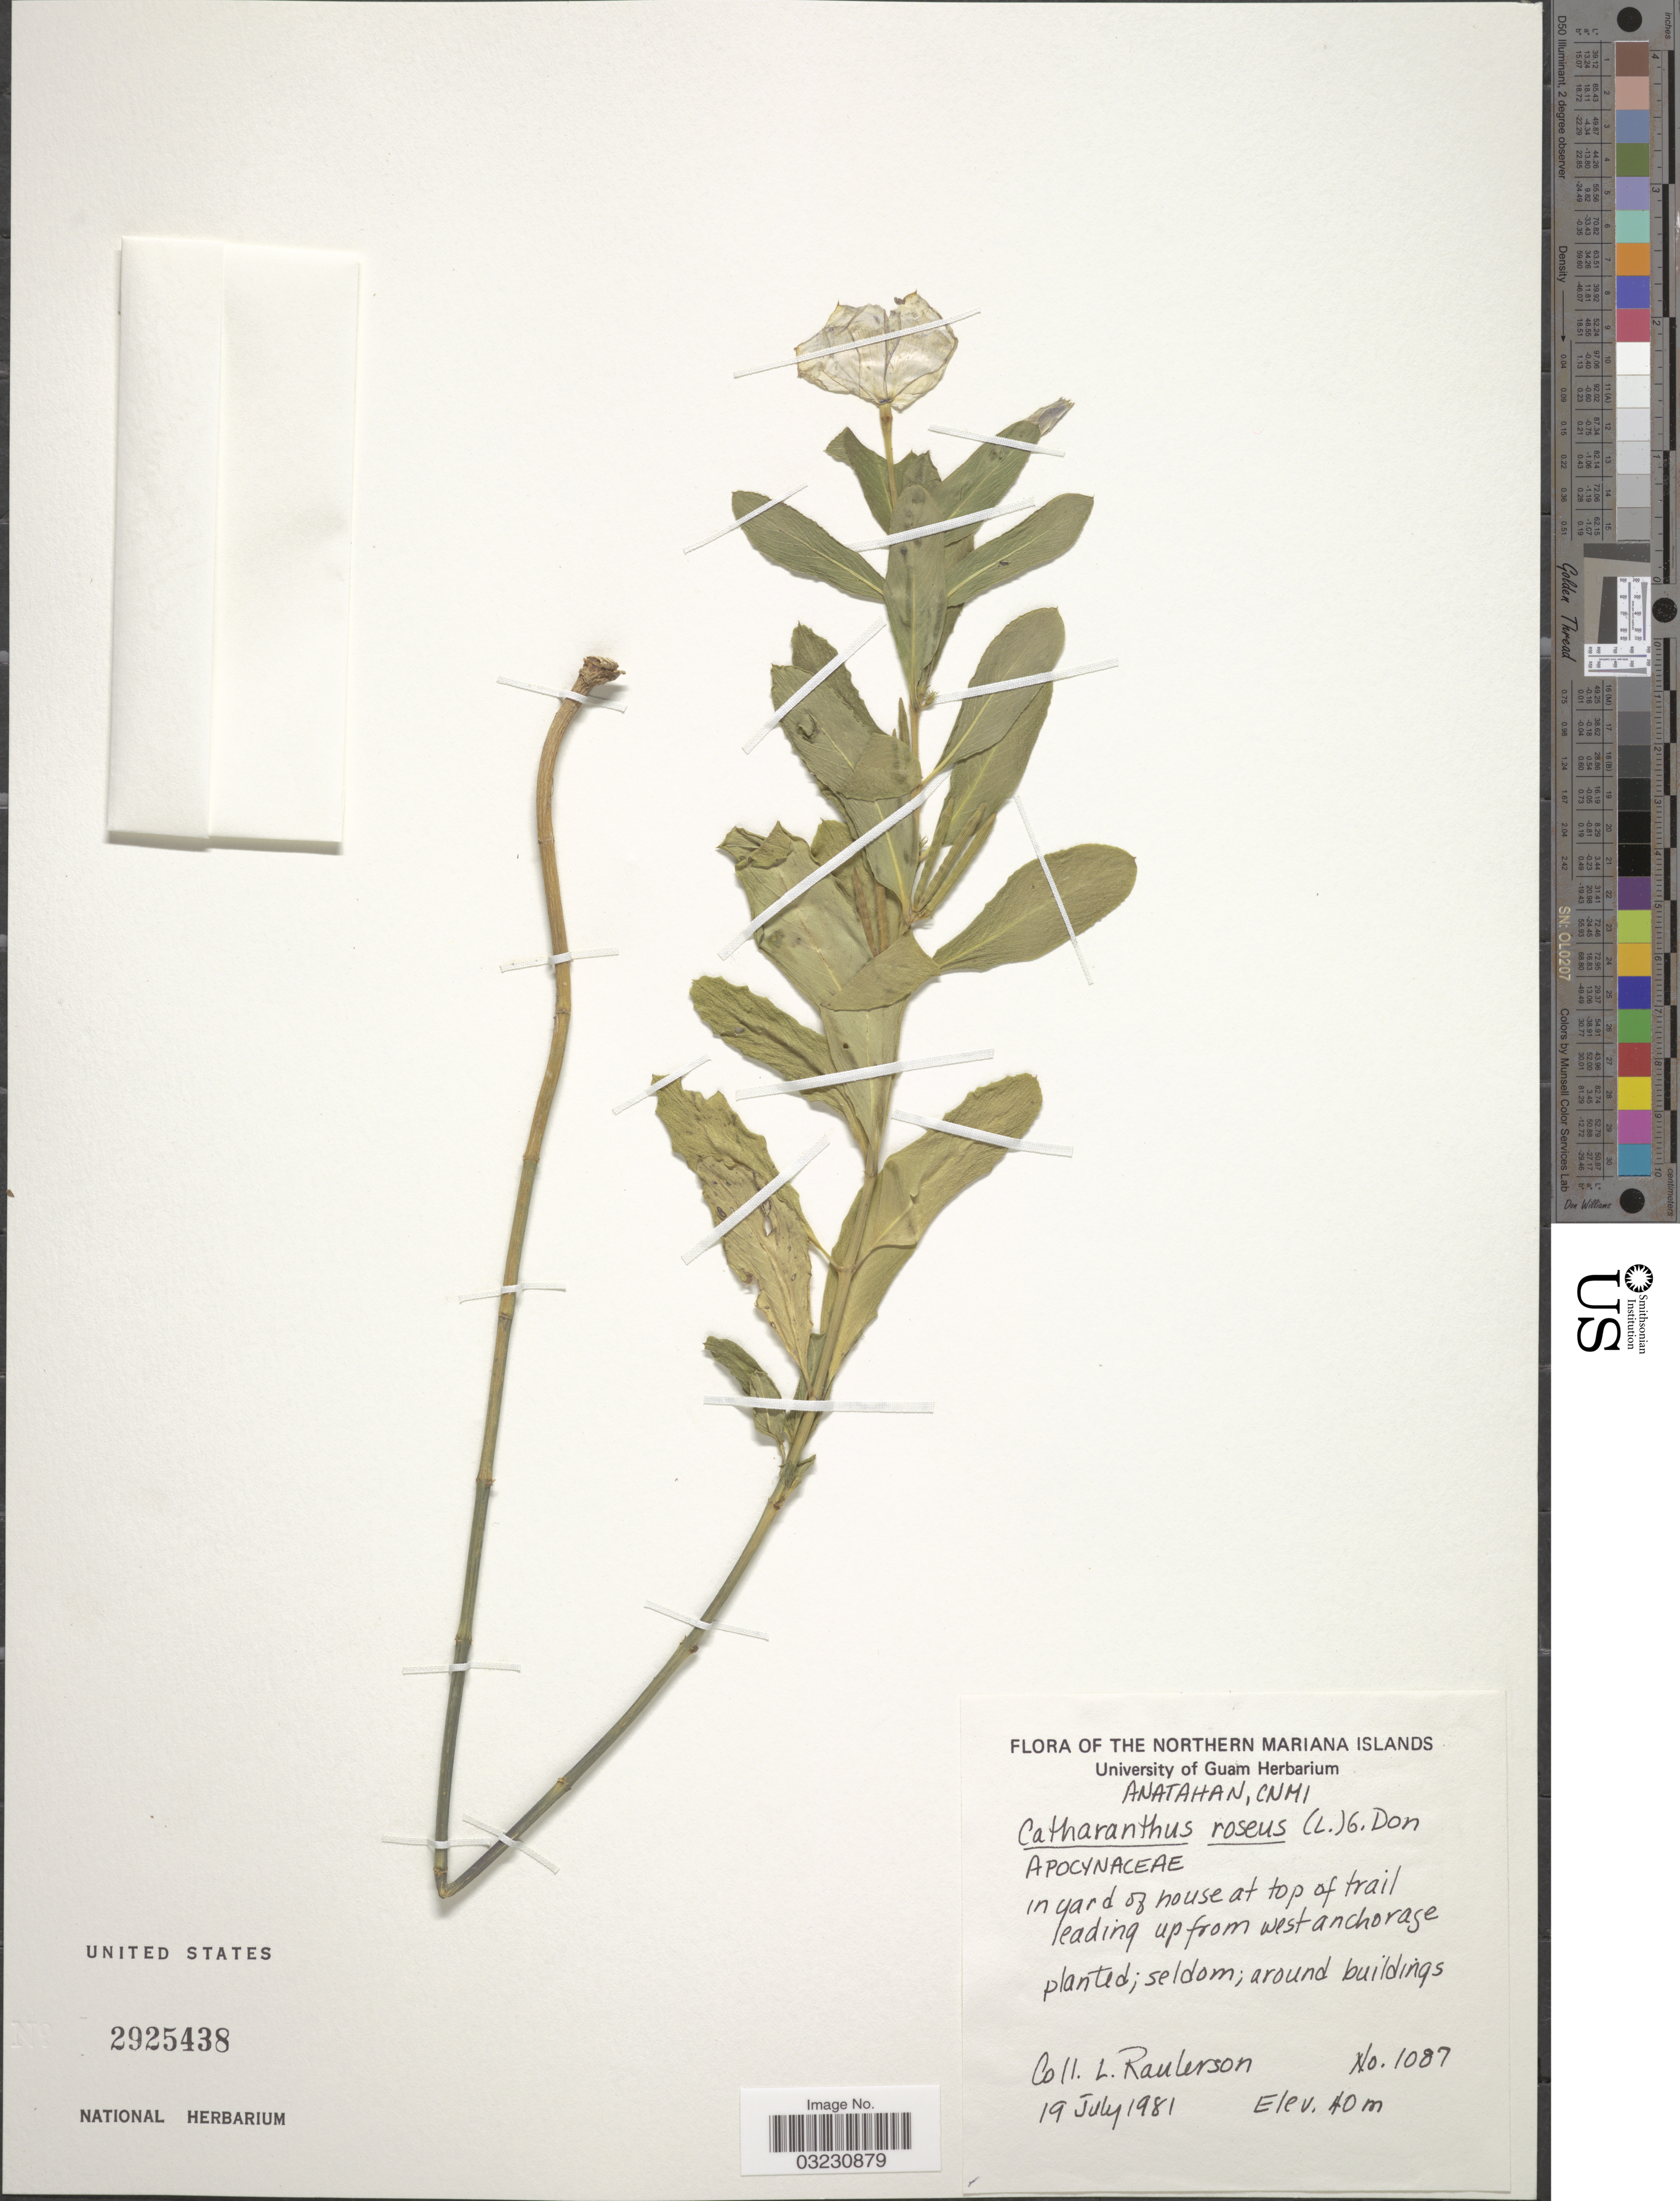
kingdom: Plantae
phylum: Tracheophyta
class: Magnoliopsida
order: Gentianales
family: Apocynaceae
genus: Catharanthus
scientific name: Catharanthus roseus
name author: (L.) G. Don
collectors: L. Raulerson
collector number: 1087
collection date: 1981-07-19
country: Northern Mariana Islands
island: Anatahan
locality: Anatahan, CNMI. In yard of house at top of trail leading up from west anchorage. Around buildings.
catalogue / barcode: US 2925438